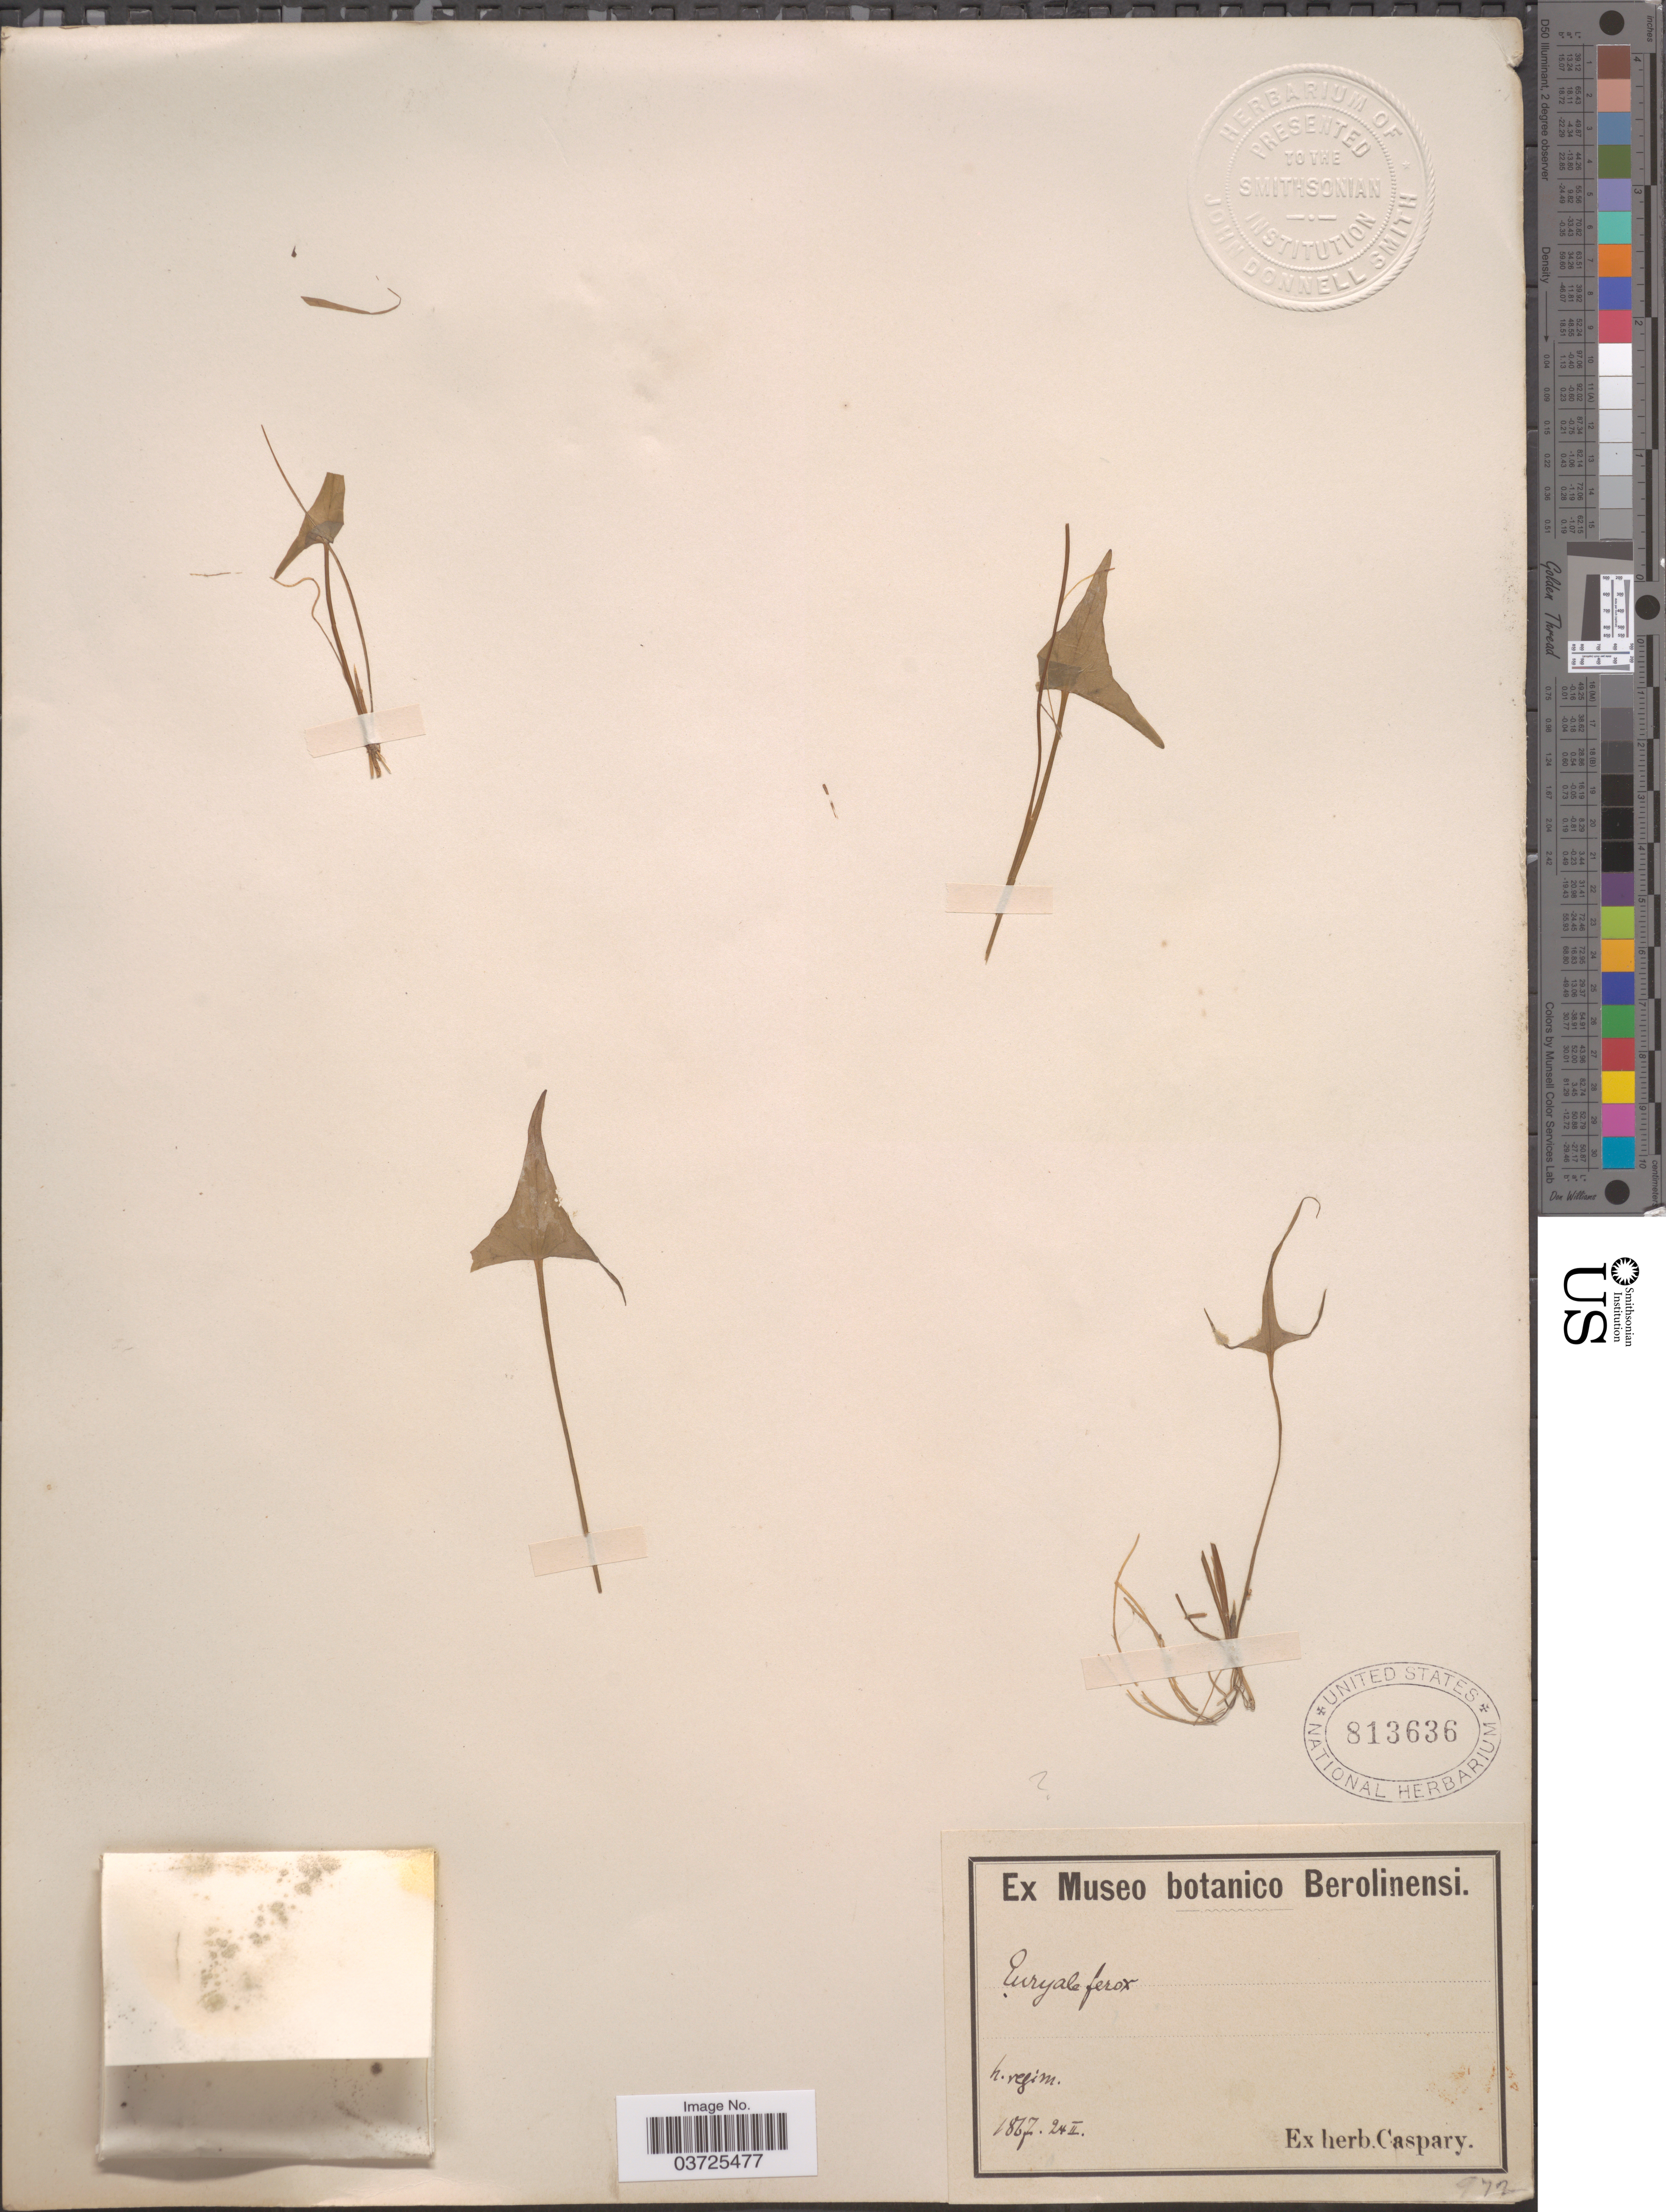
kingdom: Plantae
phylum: Tracheophyta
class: Magnoliopsida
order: Nymphaeales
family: Nymphaeaceae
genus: Euryale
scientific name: Euryale ferox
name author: Salisb.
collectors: Ex herb. Caspary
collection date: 1867-02-24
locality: H. region. [interpreted]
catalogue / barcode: US 813636